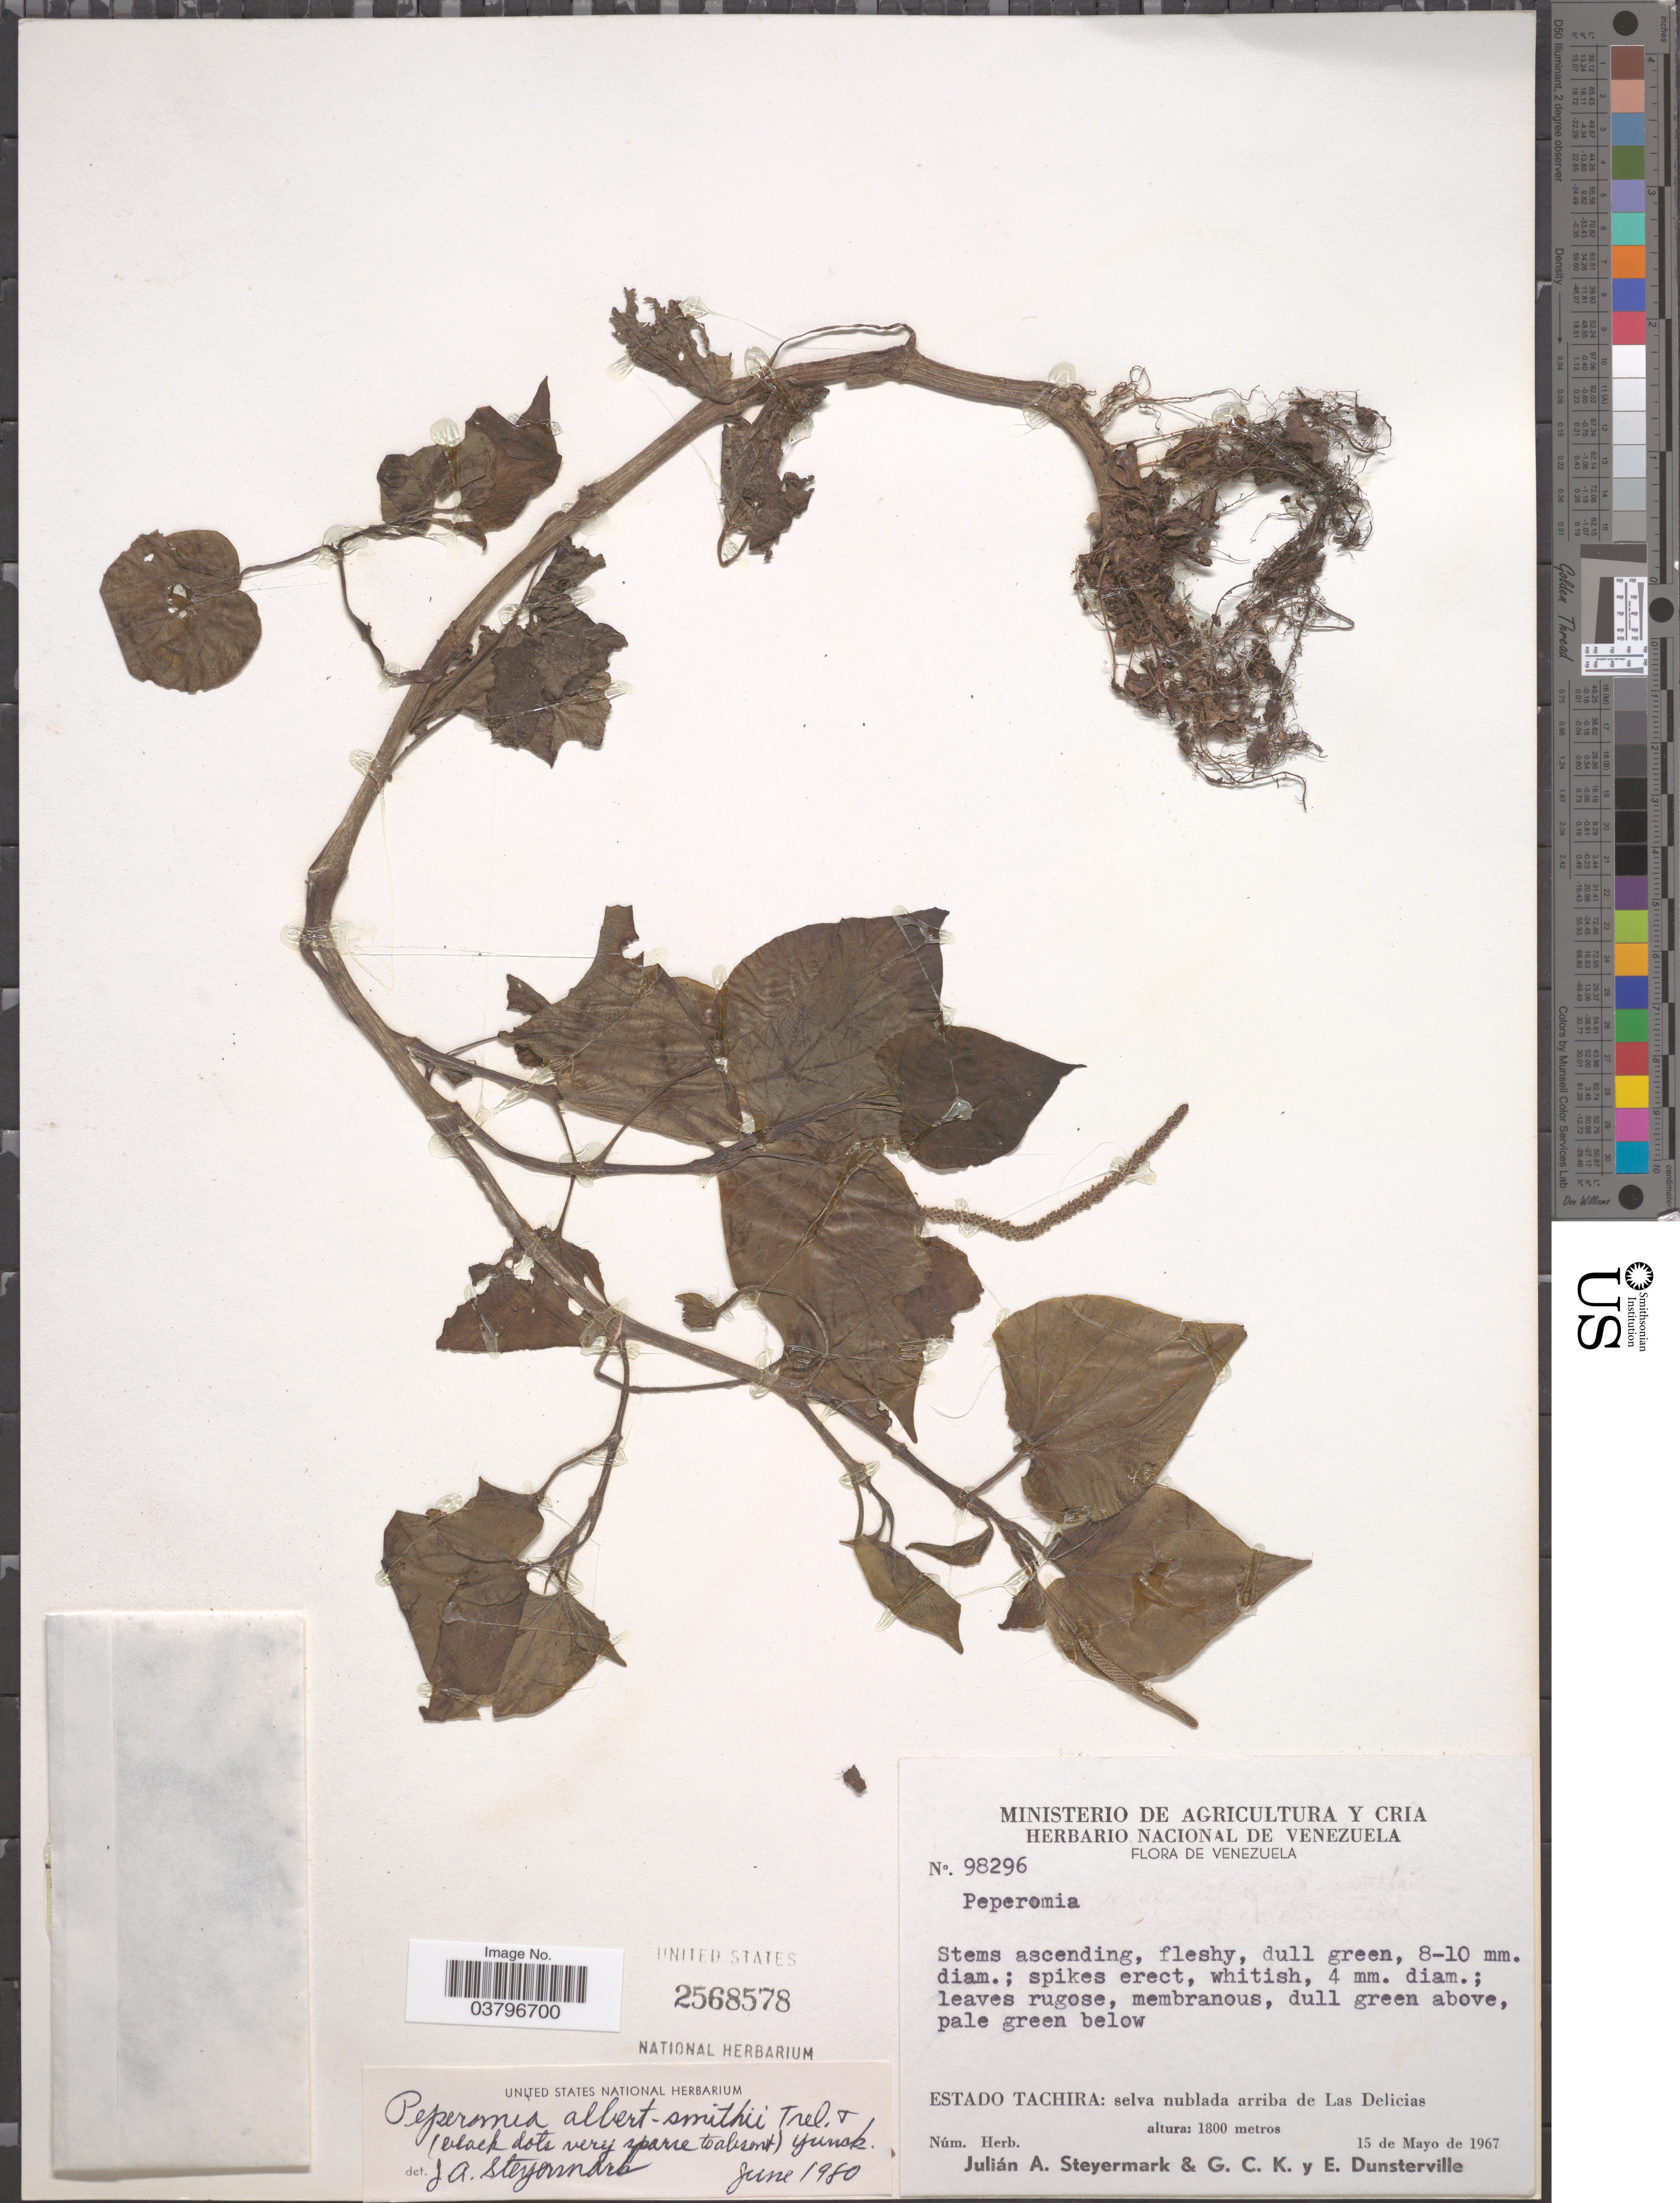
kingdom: Plantae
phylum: Tracheophyta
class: Magnoliopsida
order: Piperales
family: Piperaceae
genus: Peperomia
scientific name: Peperomia albert-smithii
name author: Trel. & Yunck.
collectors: J. Steyermark, G. C. K. Dunsterville & E. Dunsterville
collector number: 98296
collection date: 1967-05-15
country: Venezuela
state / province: Tachira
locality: Selva nublada arriba de Las Delicias.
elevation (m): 1800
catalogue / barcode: US 2568578